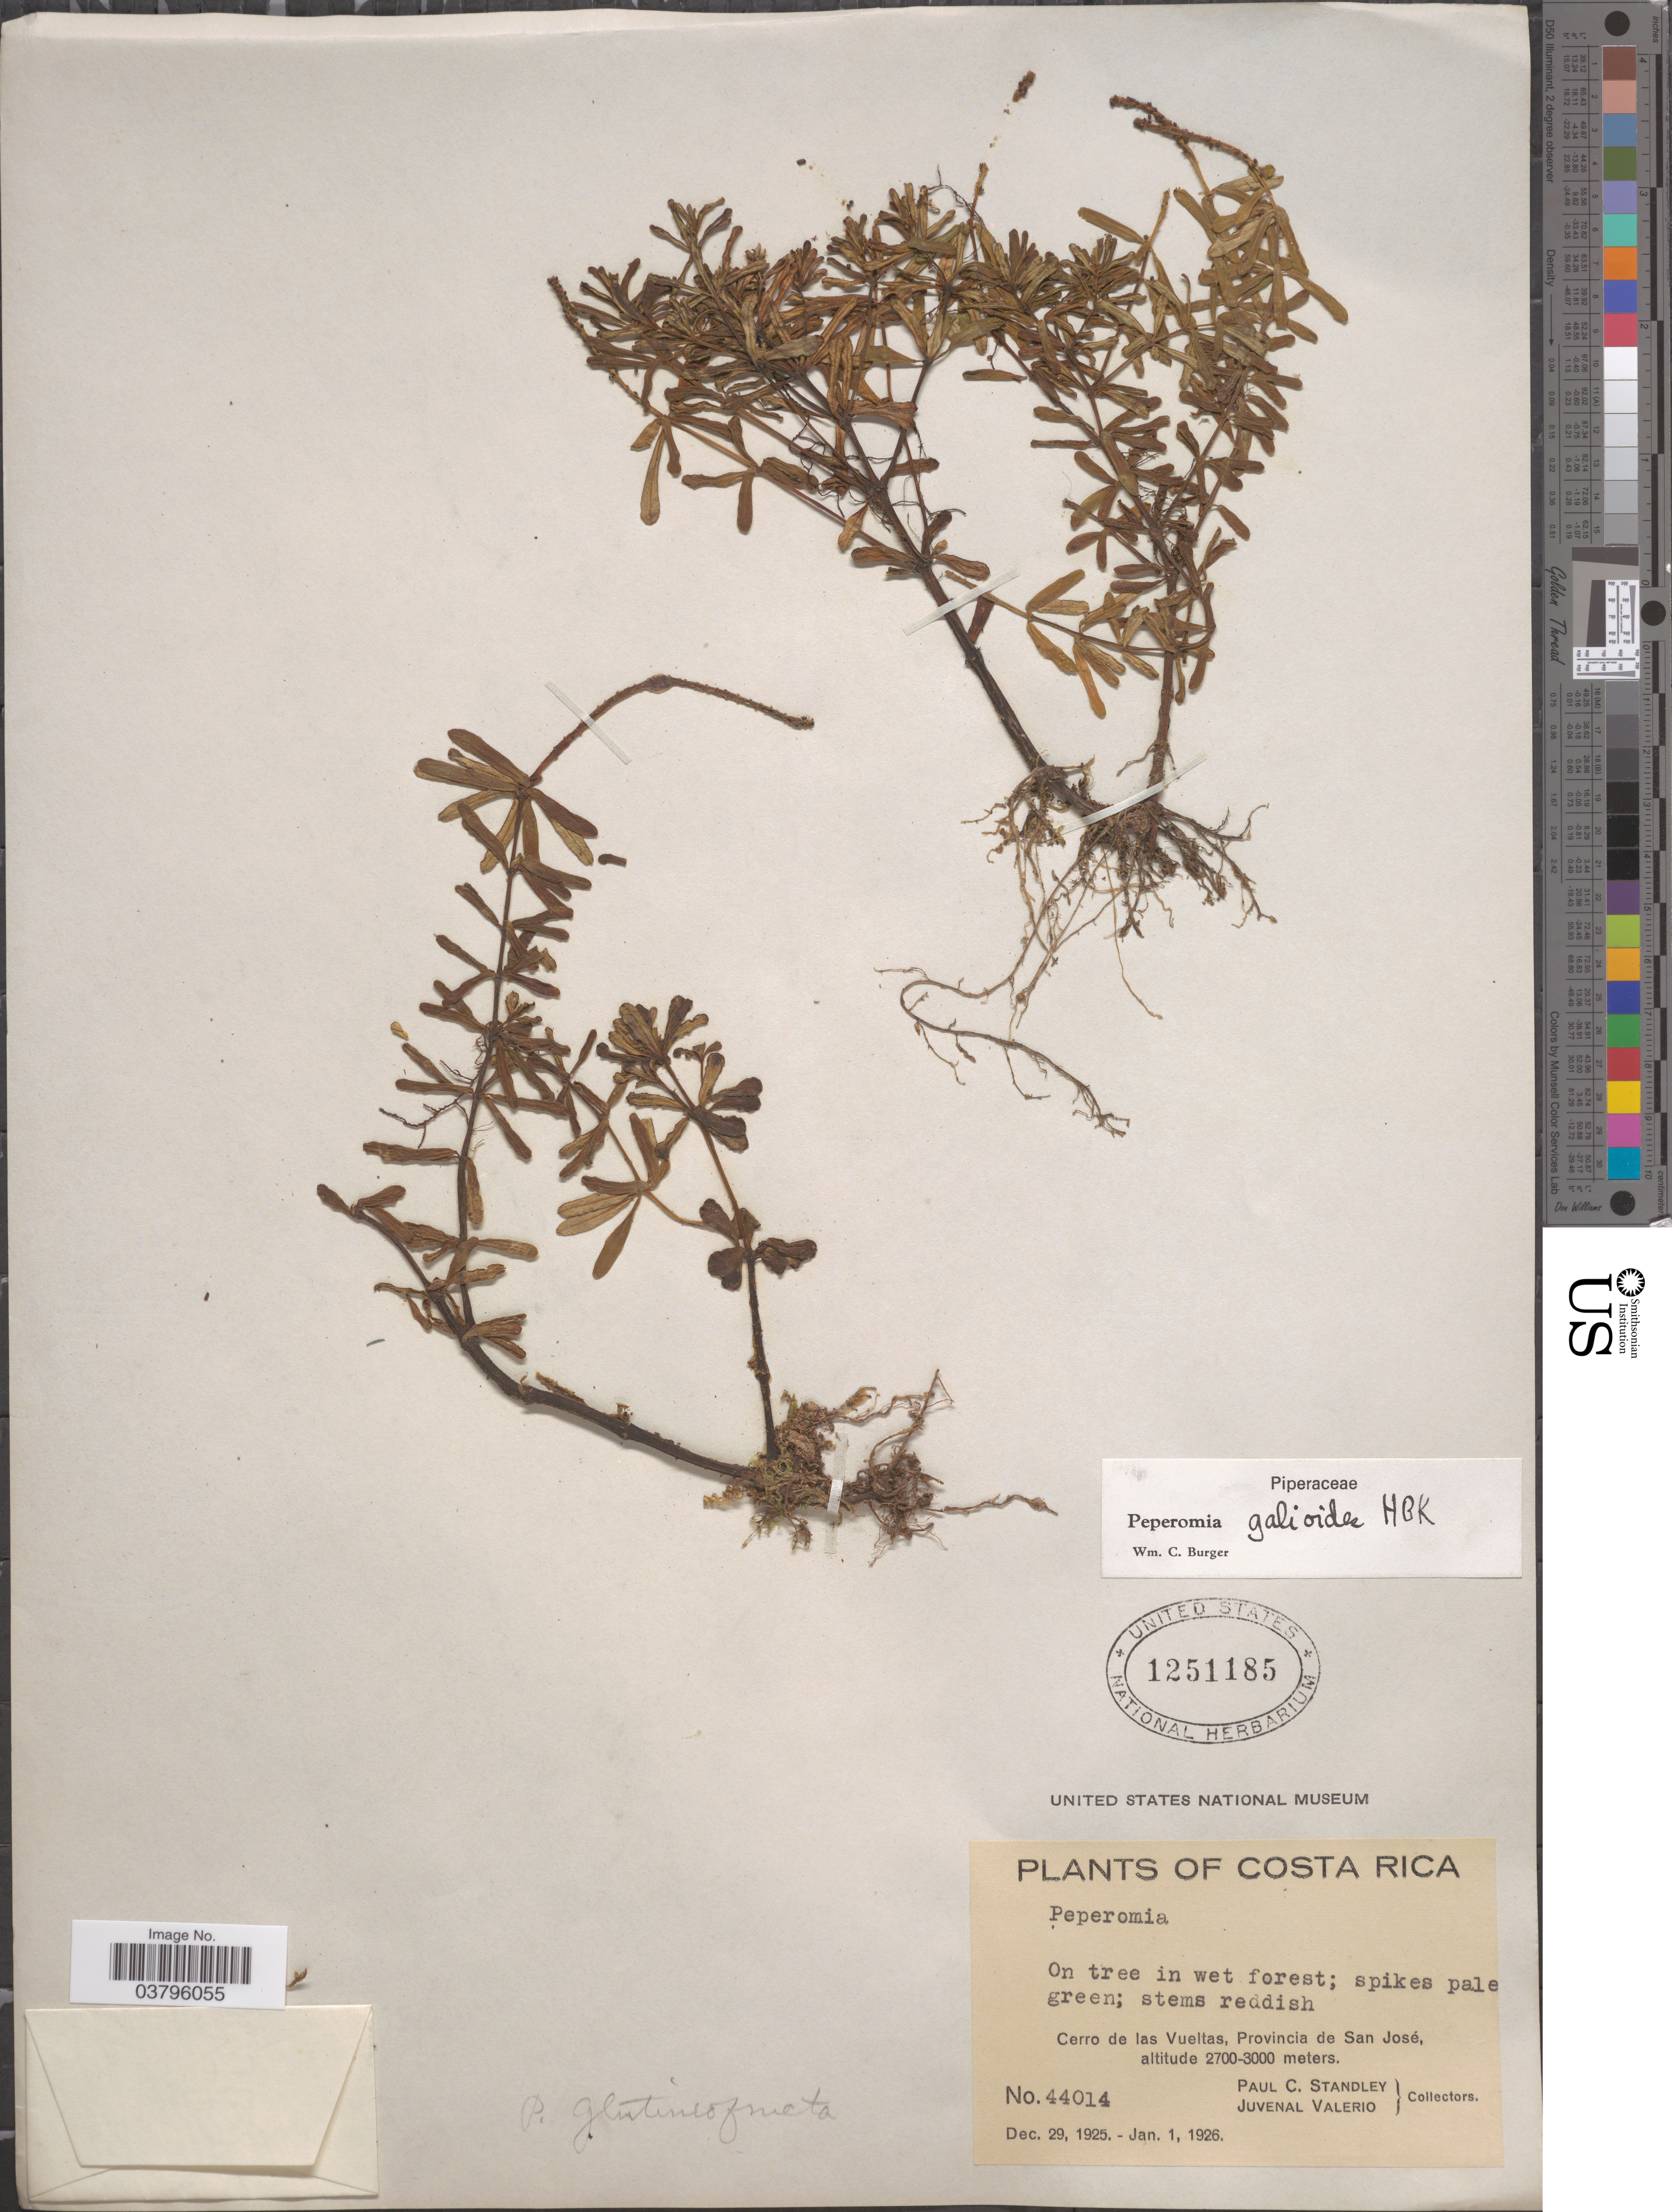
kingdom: Plantae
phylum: Tracheophyta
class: Magnoliopsida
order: Piperales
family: Piperaceae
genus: Peperomia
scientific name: Peperomia leptophylla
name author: Miq.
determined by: Jiménez, José Estaban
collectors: P. C. Standley & J. Valerio R.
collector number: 44014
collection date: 1925-12-29/1926-01-01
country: Costa Rica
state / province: San José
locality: Cerro de las Vueltas.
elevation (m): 2700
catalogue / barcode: US 1251185